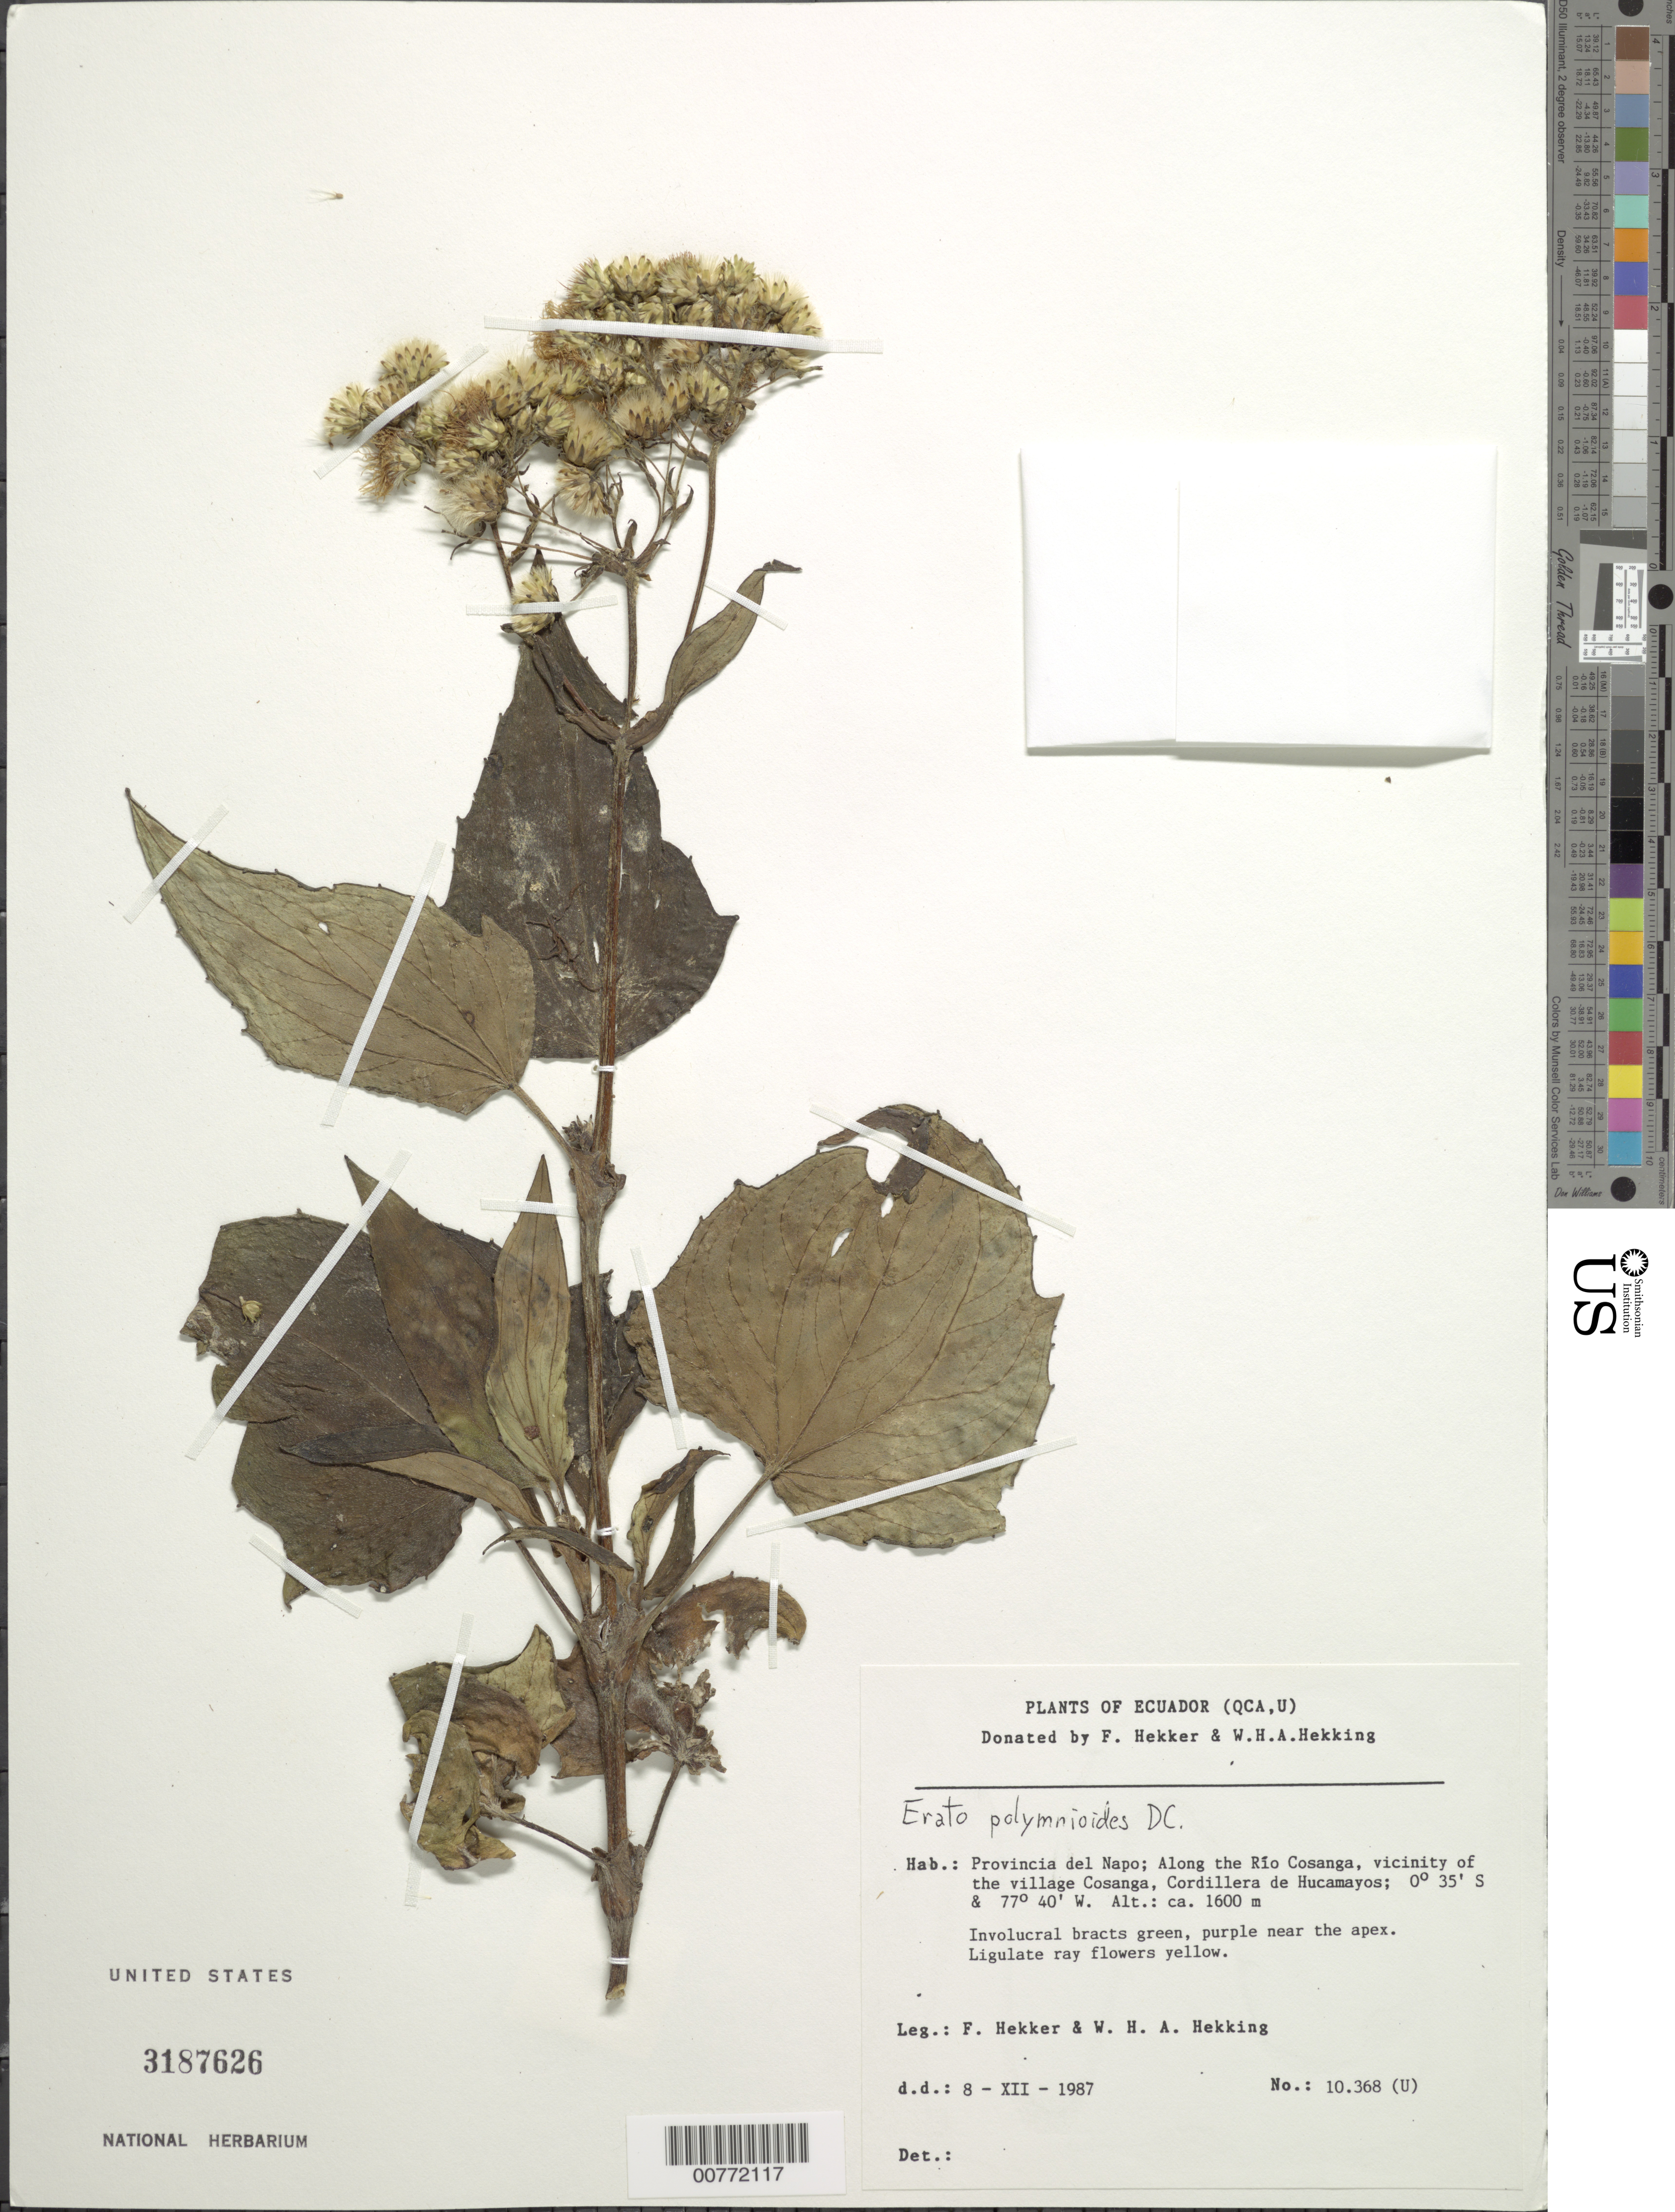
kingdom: Plantae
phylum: Tracheophyta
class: Magnoliopsida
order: Asterales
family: Asteraceae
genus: Erato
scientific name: Erato polymnioides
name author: DC.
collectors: F. Hekker & W. H. A. Hekking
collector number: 10368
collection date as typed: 8 December 1987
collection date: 1987-12-08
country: Ecuador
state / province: Napo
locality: Río Cosanga, vic. of the village Cosanga, Cordillera de Hucamayos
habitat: Along river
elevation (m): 1600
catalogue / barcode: US 3187626